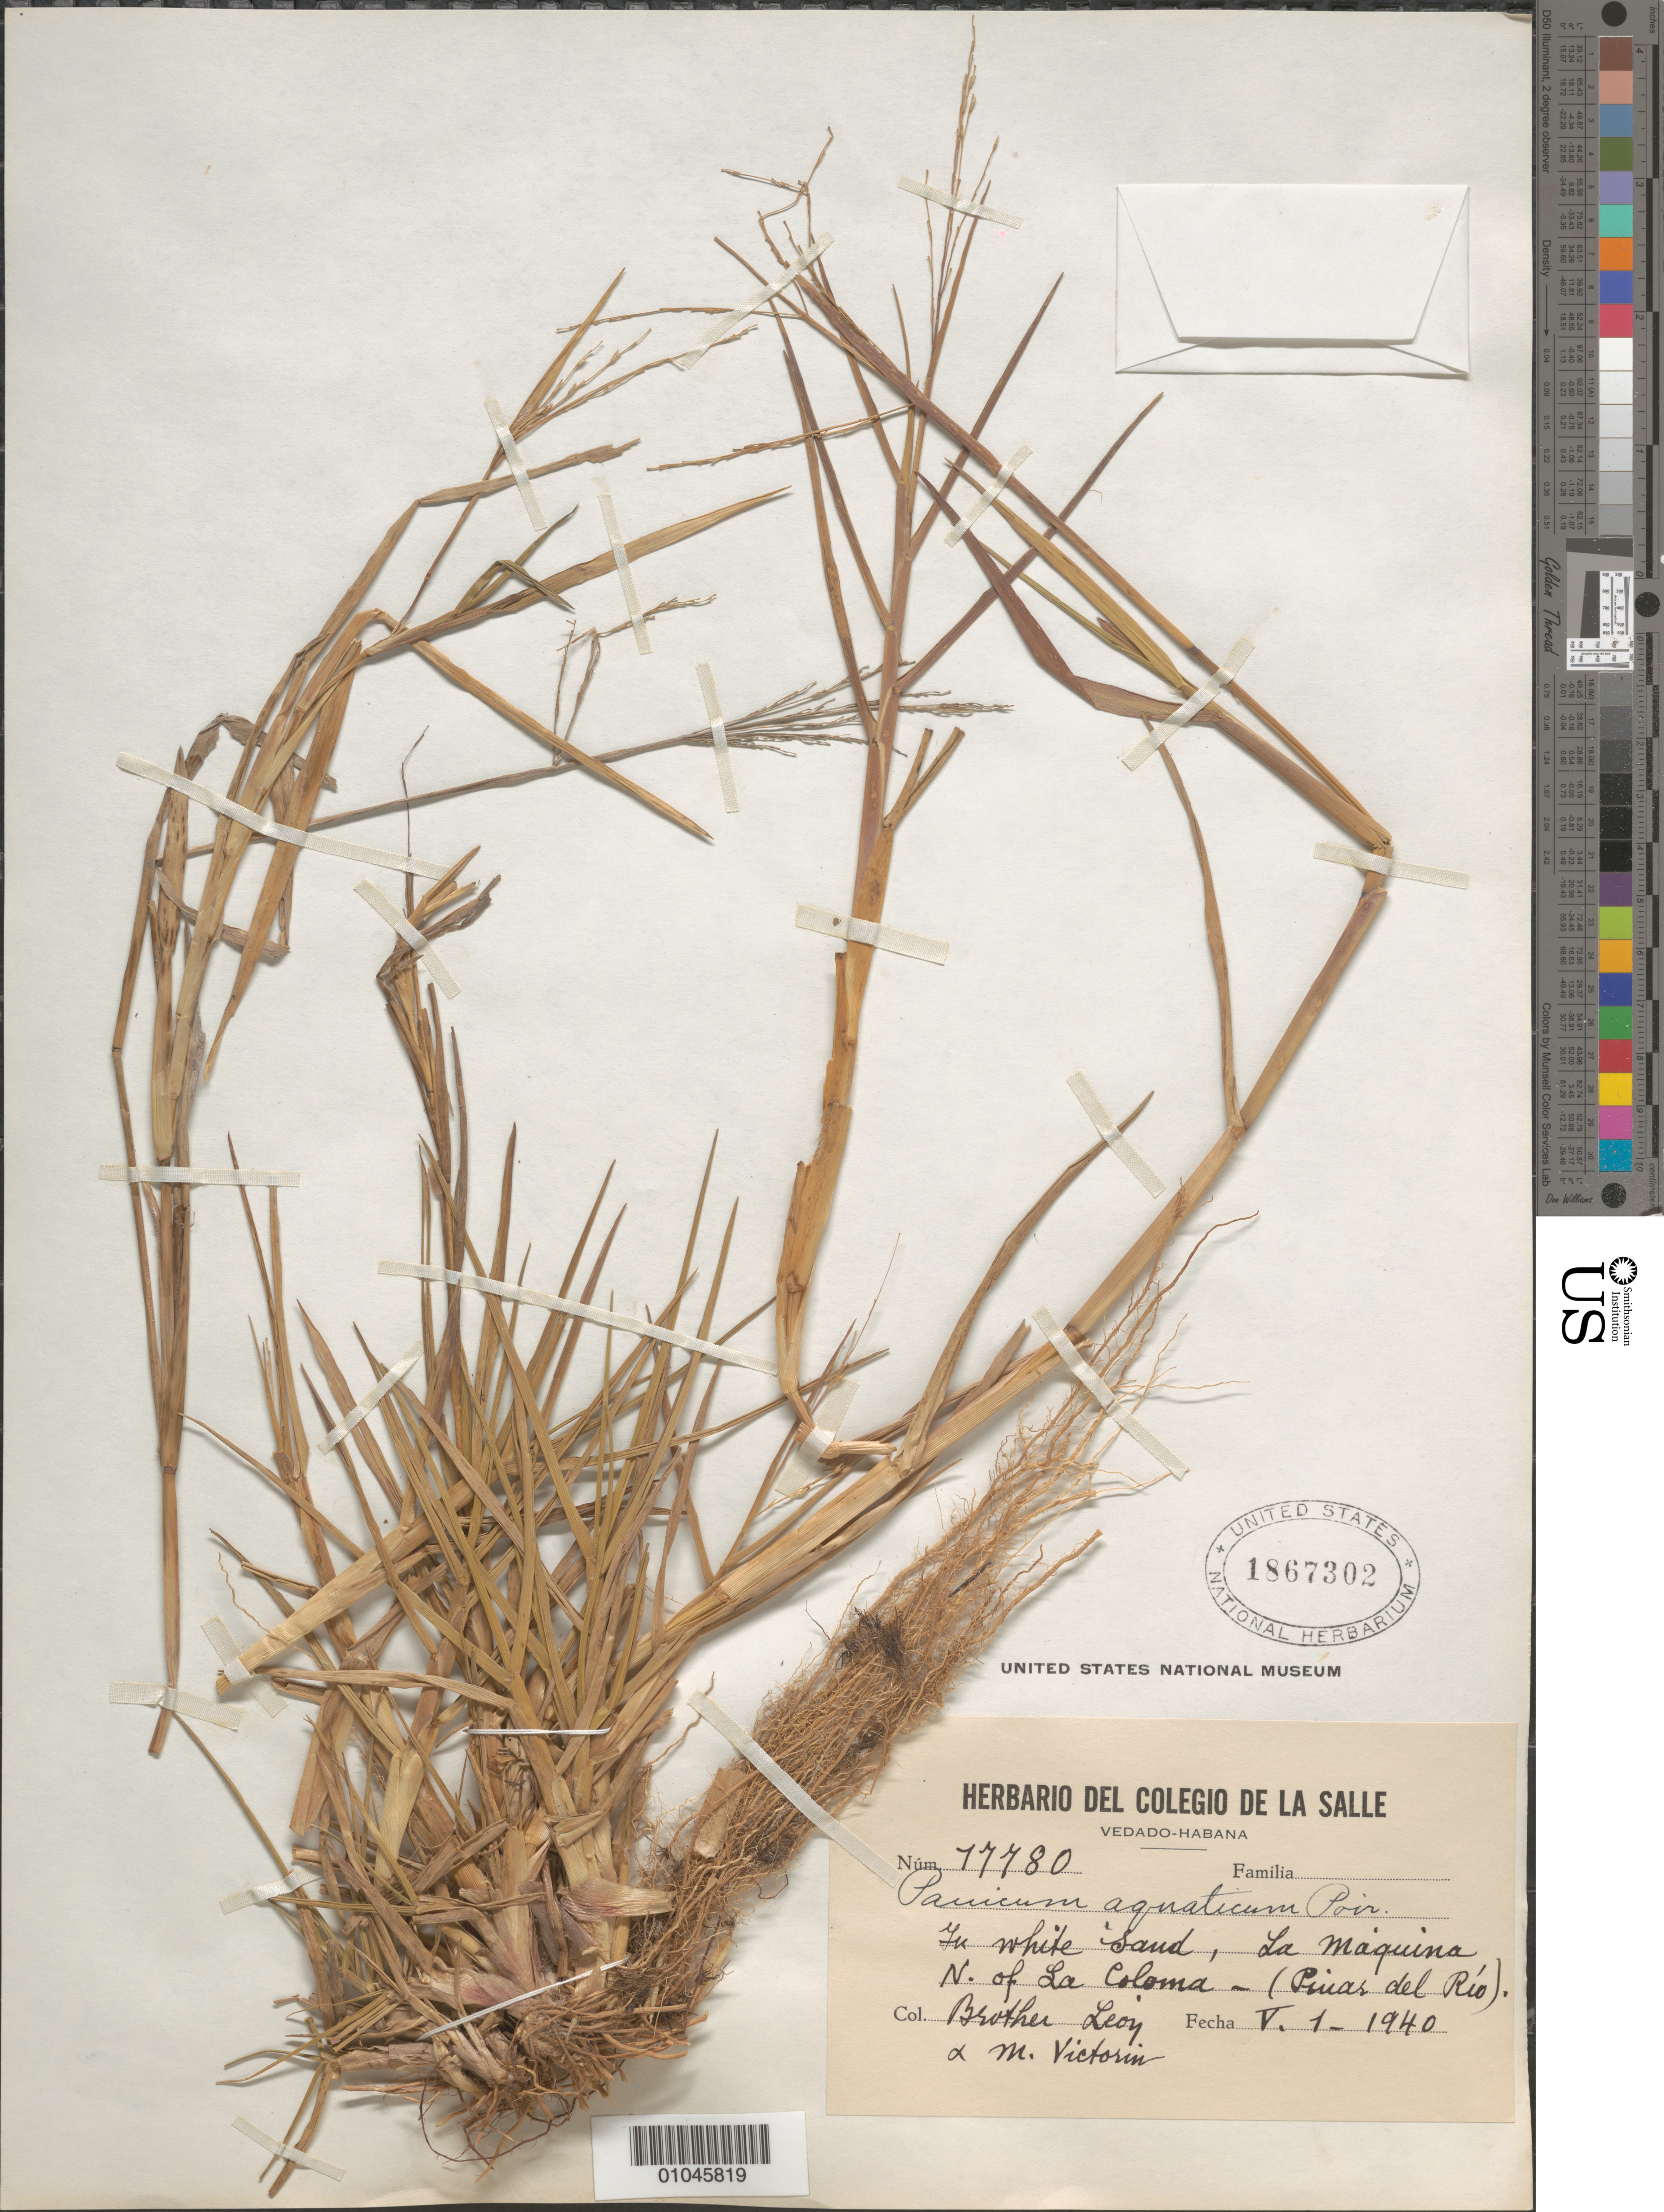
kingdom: Plantae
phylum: Tracheophyta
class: Liliopsida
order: Poales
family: Poaceae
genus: Panicum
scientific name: Panicum aquaticum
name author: Poir.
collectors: Bro. León & F. Victorin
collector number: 17780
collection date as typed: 01 Jan 1940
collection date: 1940-01-01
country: Cuba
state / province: La Habana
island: Cuba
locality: In white sand La Maquina N of La Colona Pinar del Rio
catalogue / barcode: US 1867302